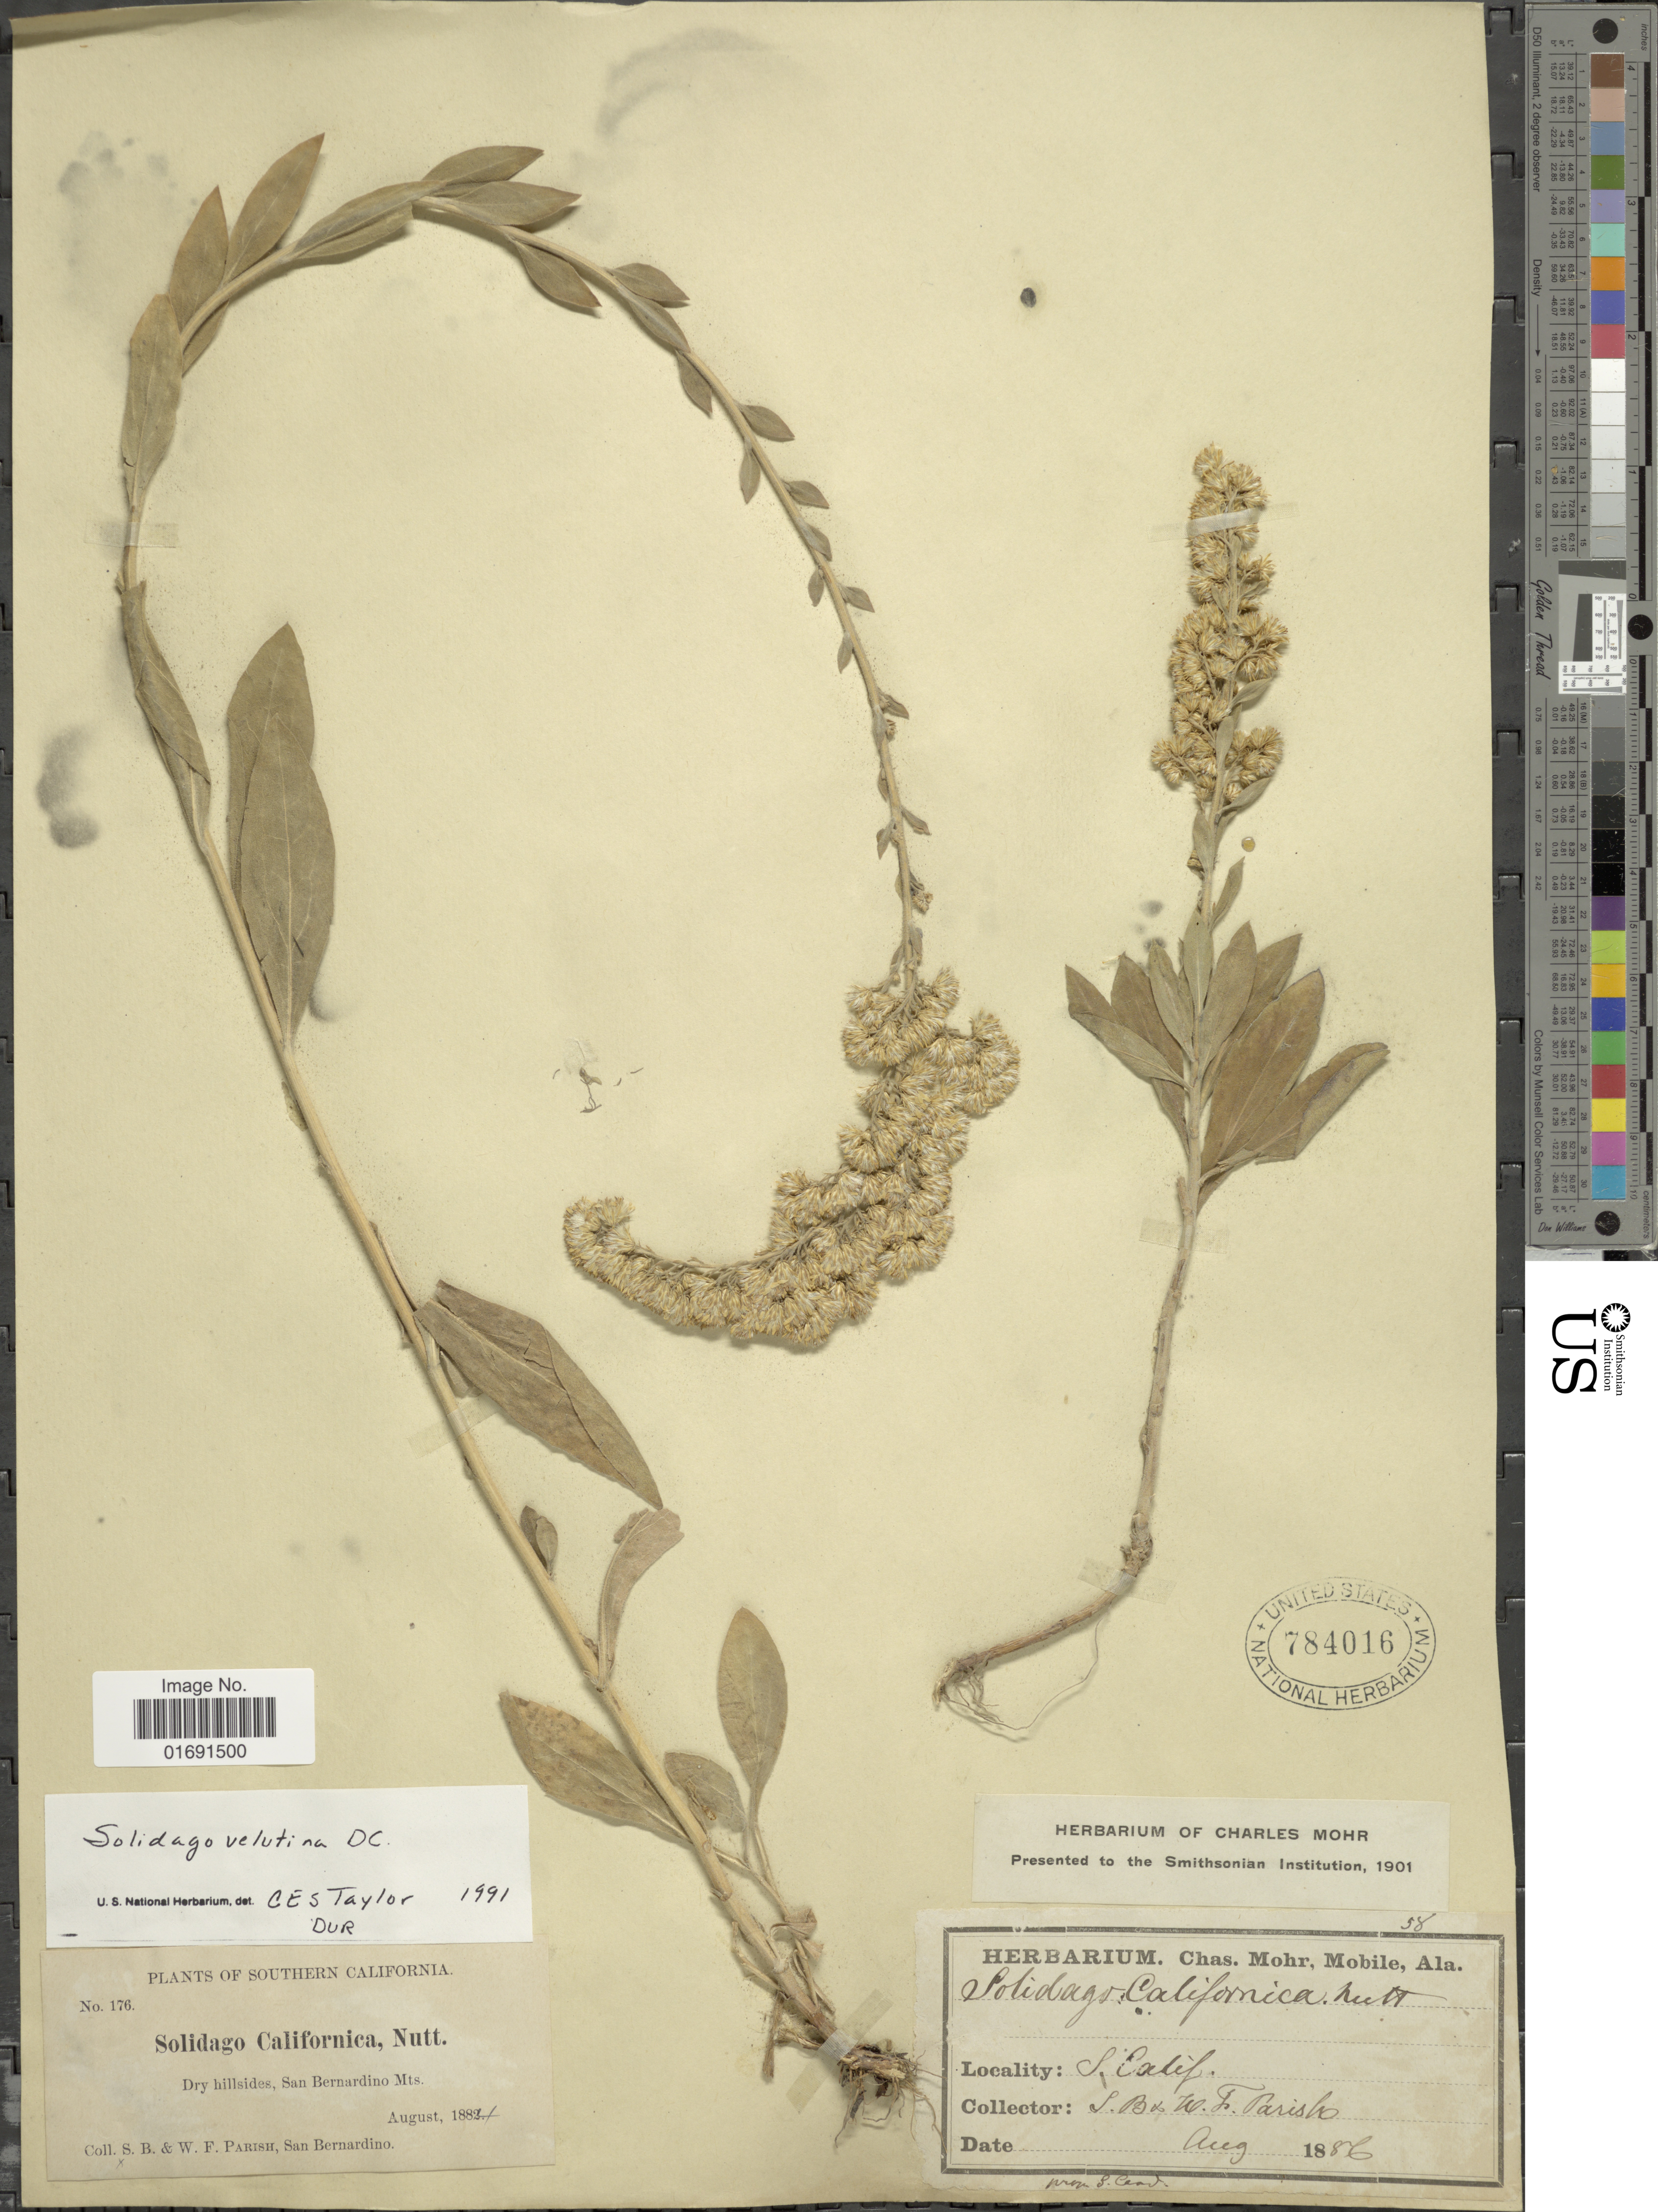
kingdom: Plantae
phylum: Tracheophyta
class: Magnoliopsida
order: Asterales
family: Asteraceae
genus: Solidago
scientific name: Solidago velutina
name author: DC.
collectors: S. B. Parish & W. F. Parish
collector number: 176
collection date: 1884-08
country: United States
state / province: California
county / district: San Bernardino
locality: Southern California, San Bernardino Mts.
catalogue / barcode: US 784016